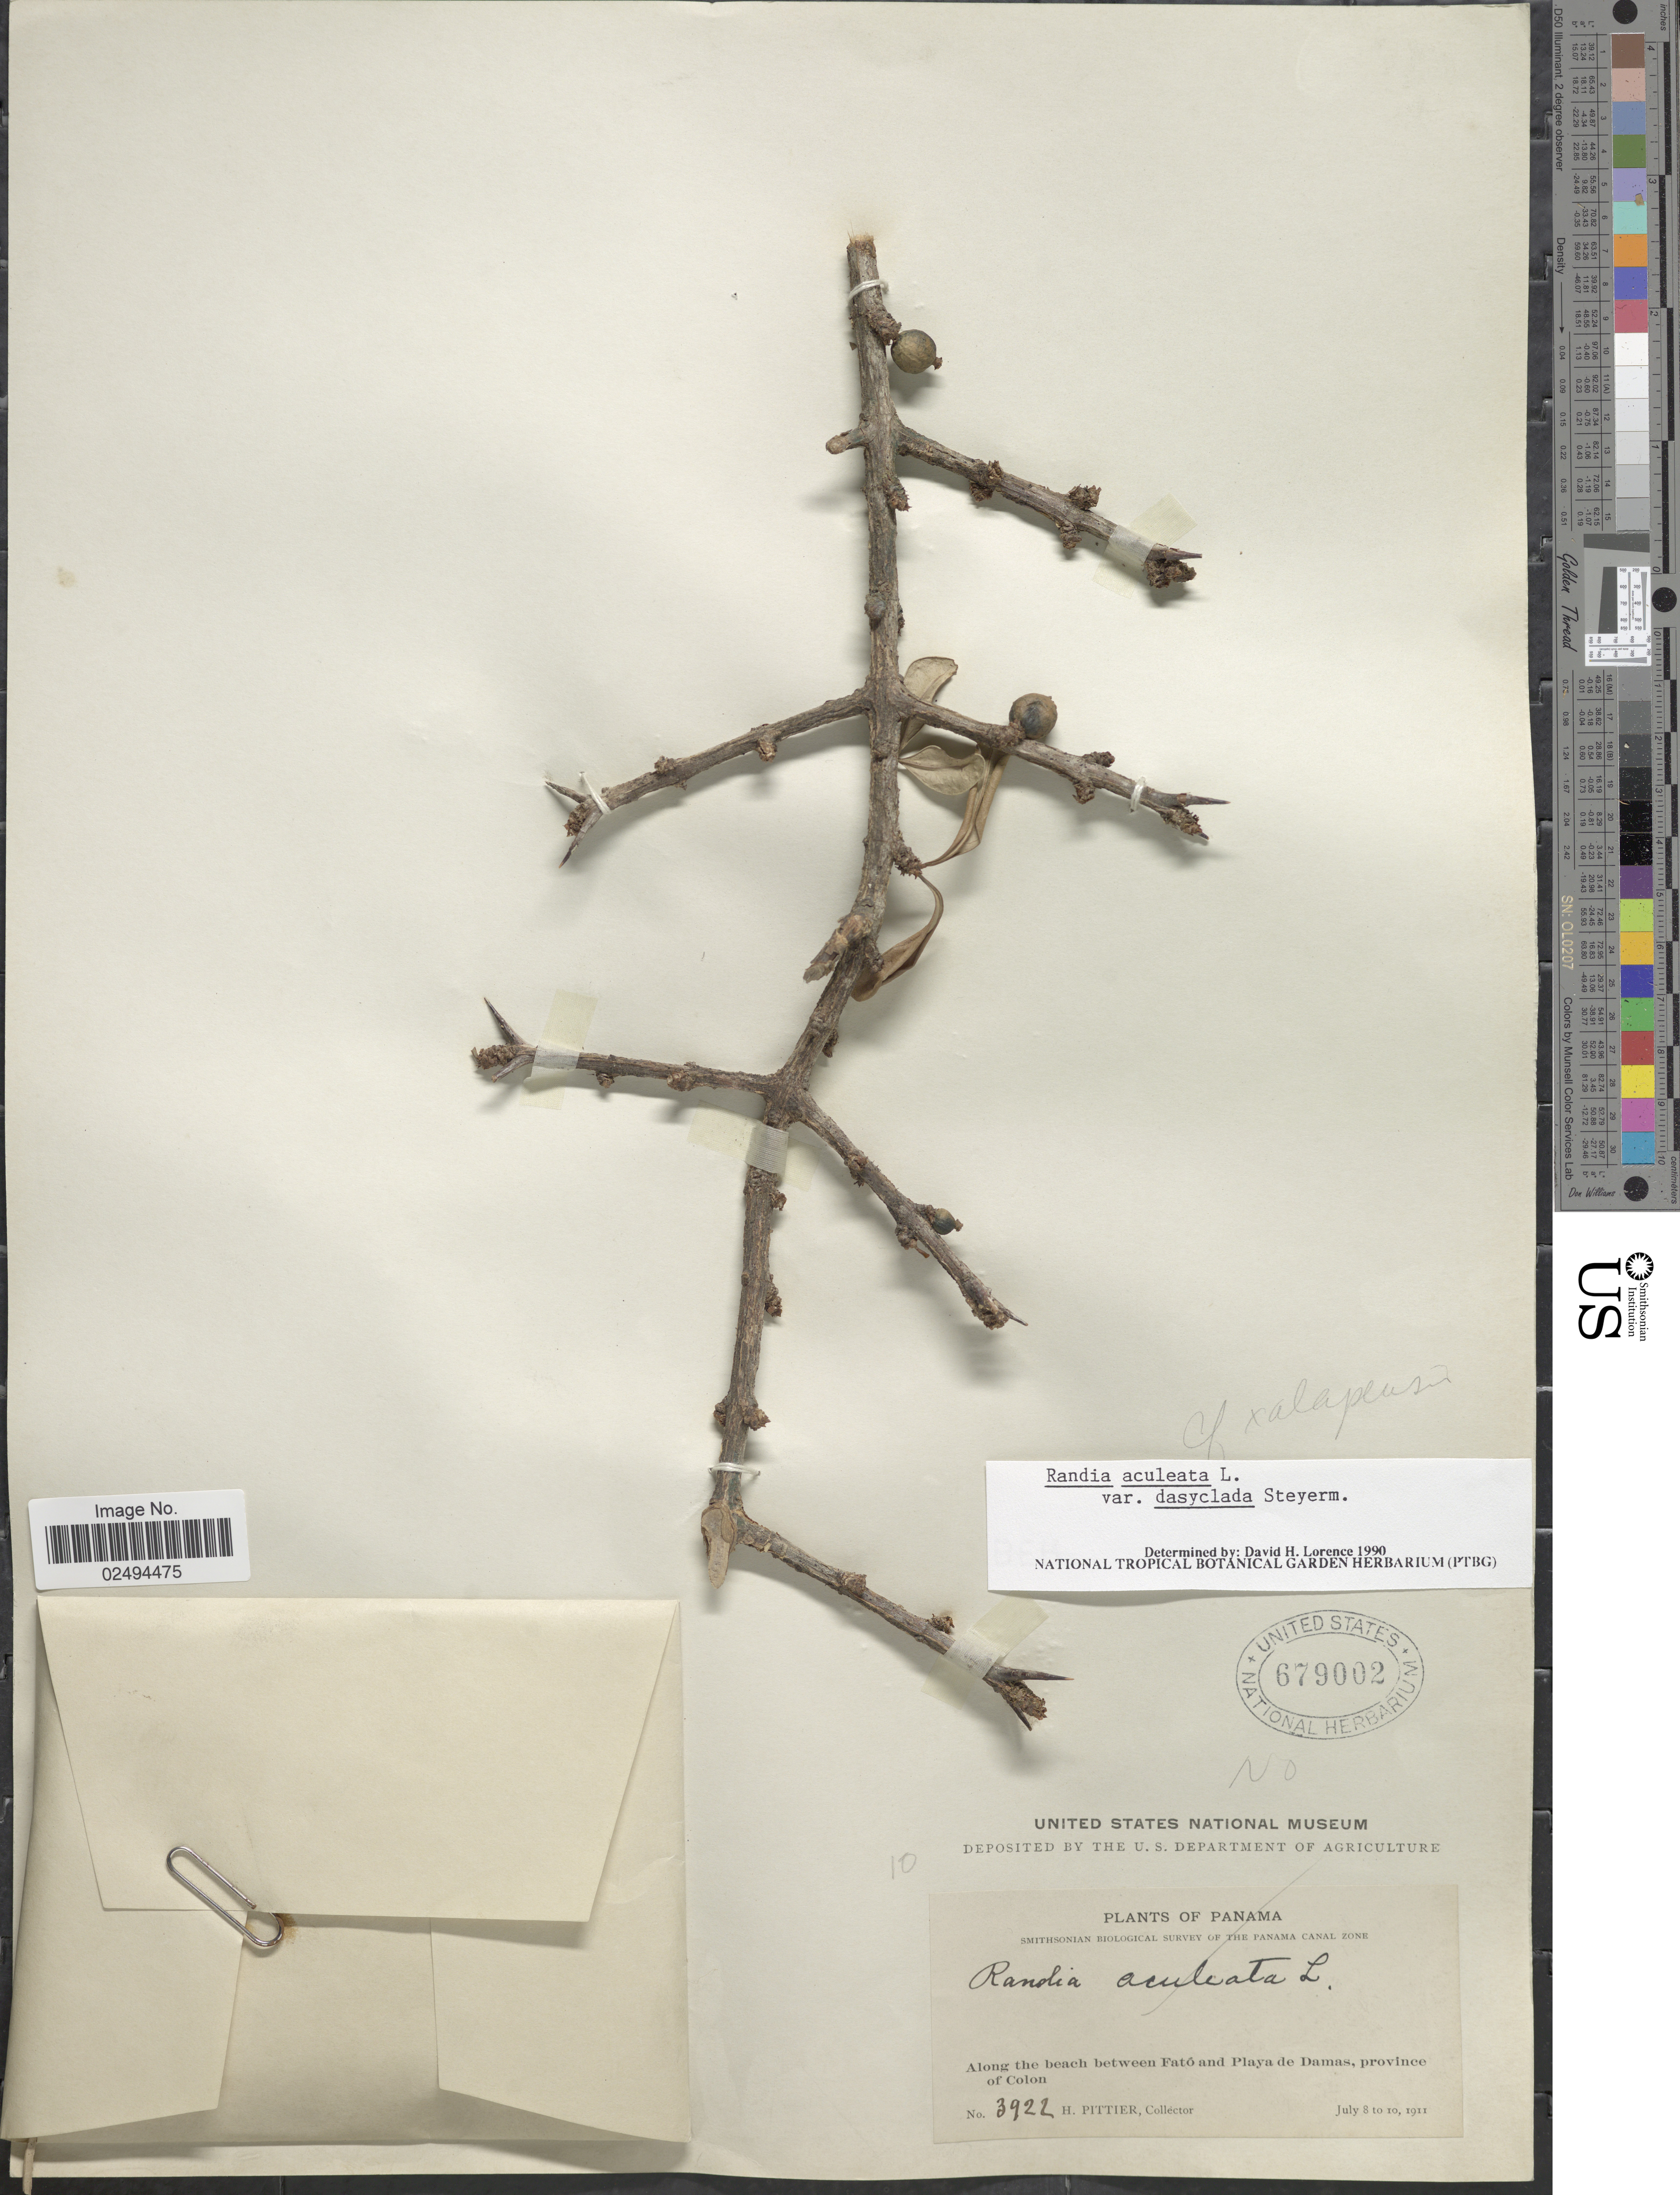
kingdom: Plantae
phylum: Tracheophyta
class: Magnoliopsida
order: Gentianales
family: Rubiaceae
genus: Randia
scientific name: Randia aculeata var. dasyclada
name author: Steyerm.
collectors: H. F. Pittier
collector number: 3922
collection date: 1911-07-08/1911-07-10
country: Panama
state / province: Colón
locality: Along the beach between Fato and Playa de Damas, province of Colon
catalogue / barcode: US 679002